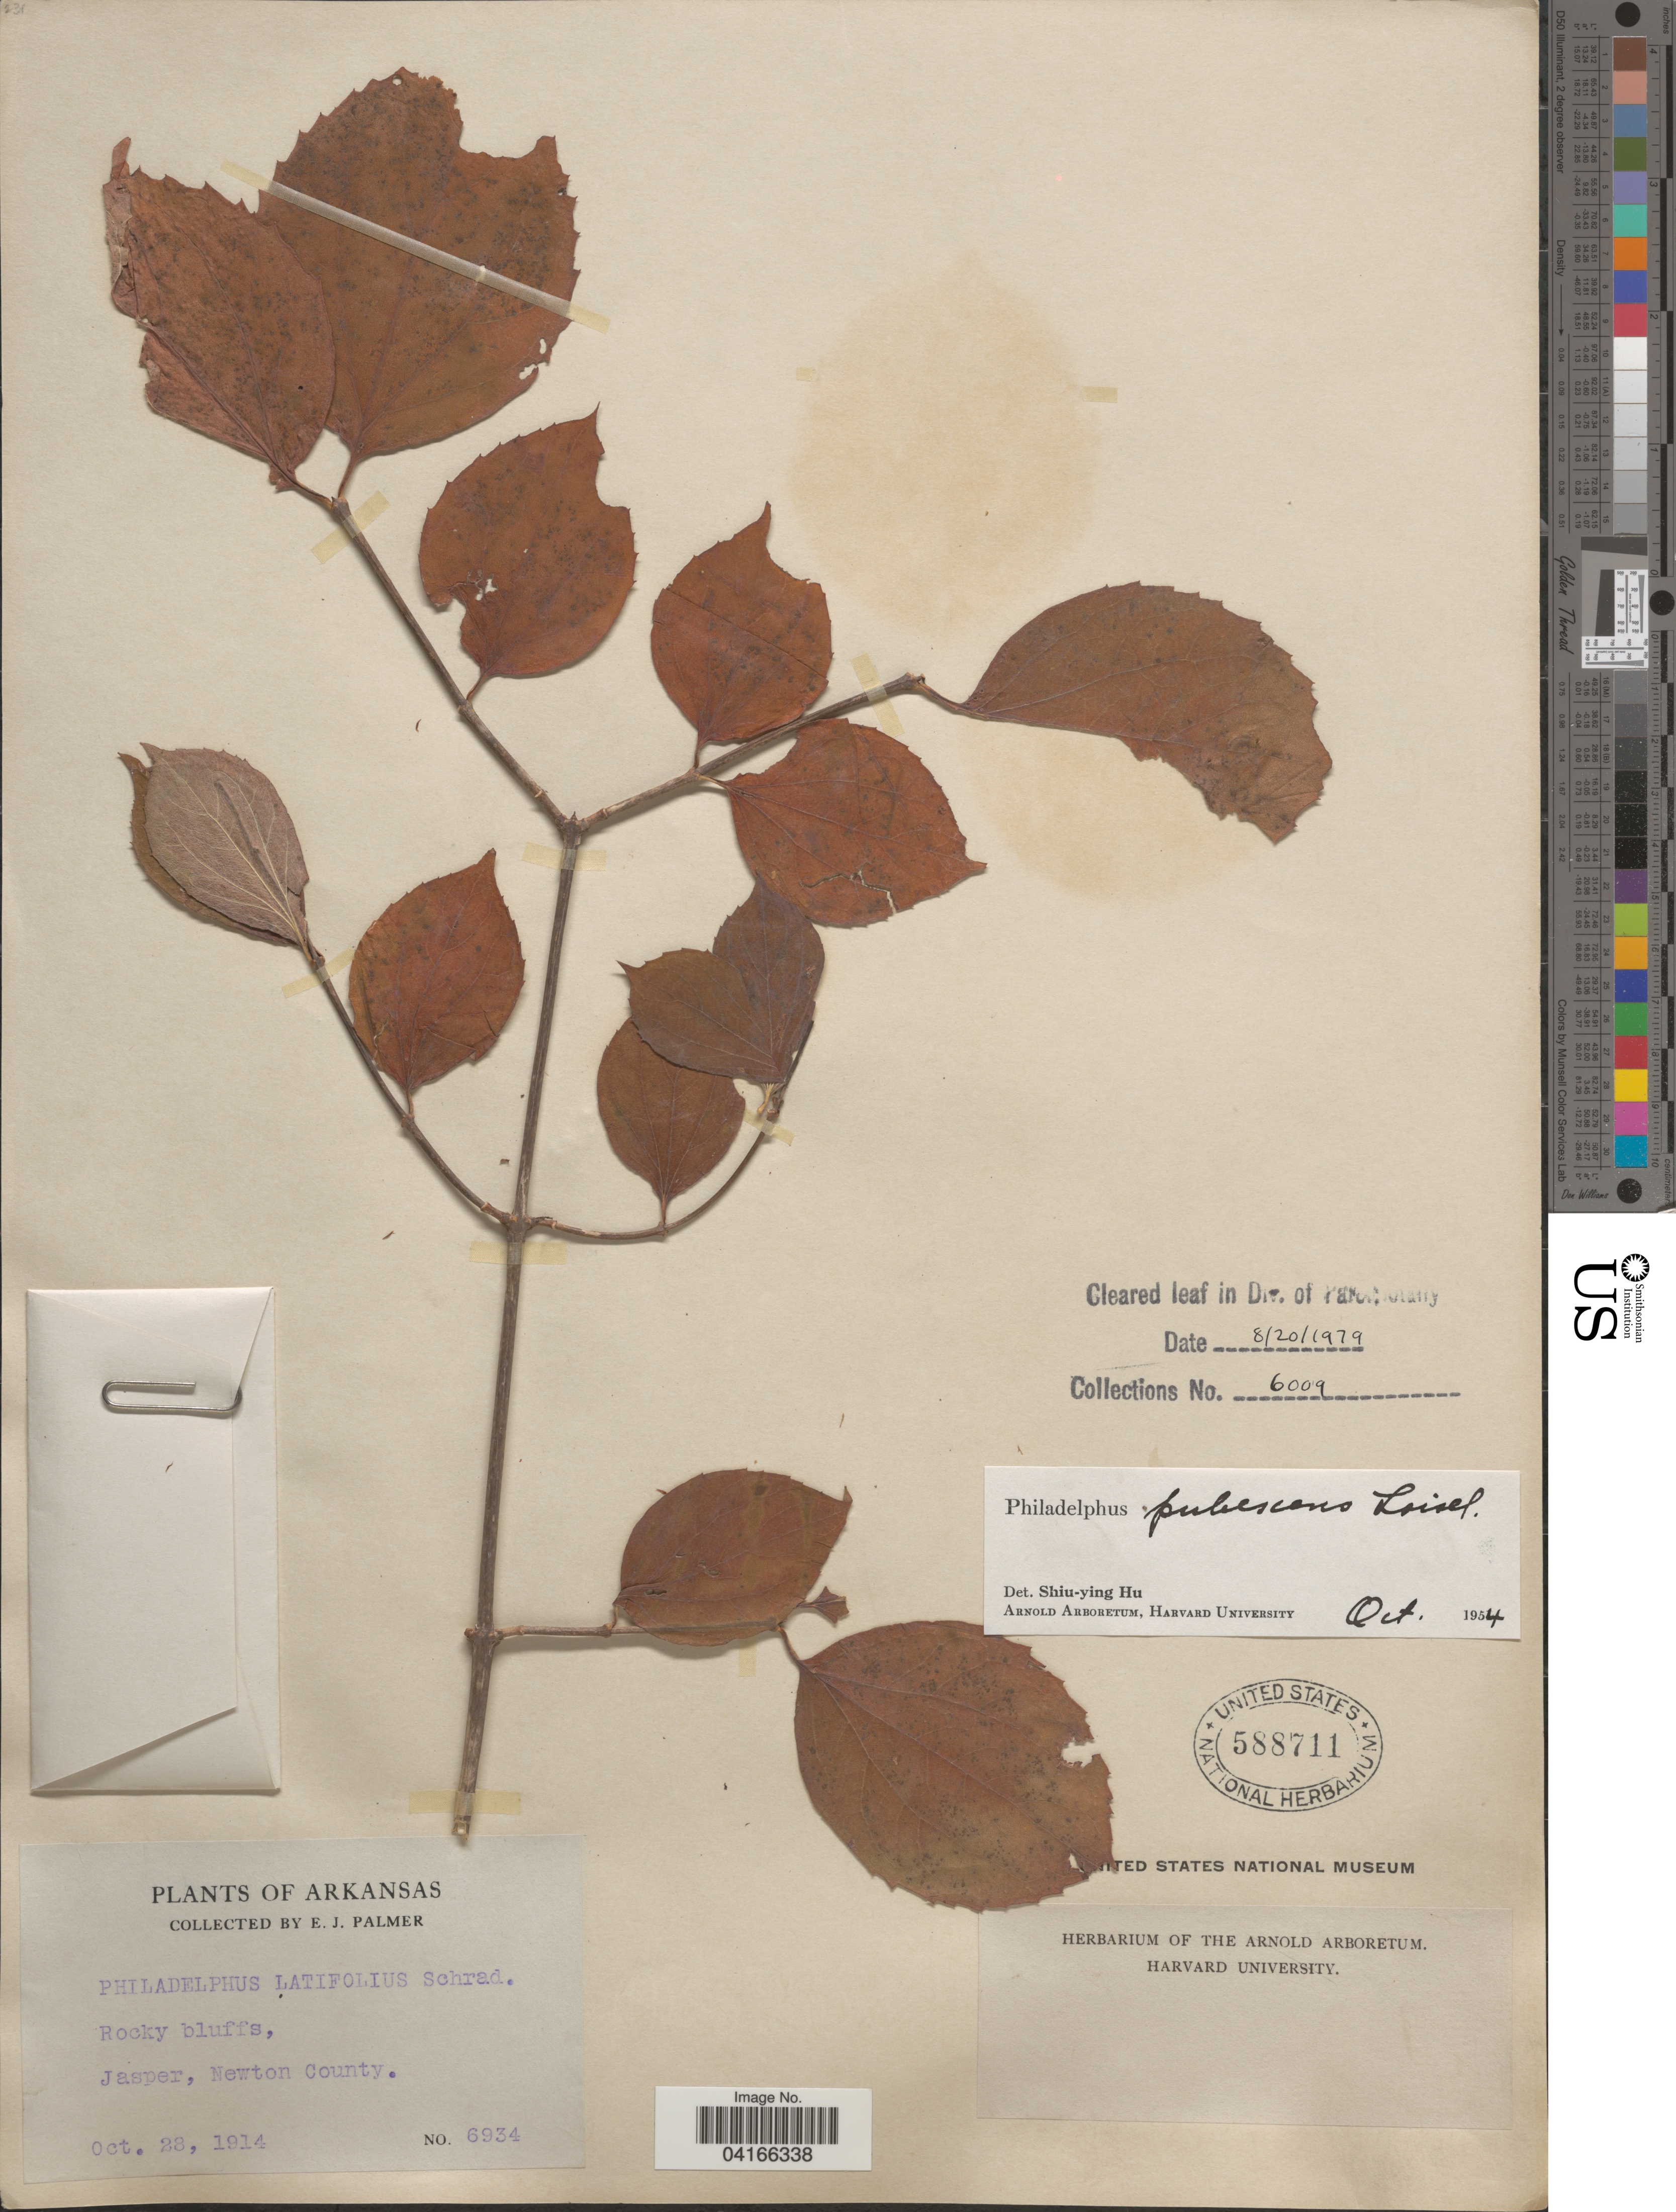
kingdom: Plantae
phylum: Tracheophyta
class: Magnoliopsida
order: Cornales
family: Hydrangeaceae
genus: Philadelphus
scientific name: Philadelphus pubescens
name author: Loisel.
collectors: E. J. Palmer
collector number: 6934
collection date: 1914-10-28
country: United States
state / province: Arkansas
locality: Jasper, Newton County.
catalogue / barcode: US 588711